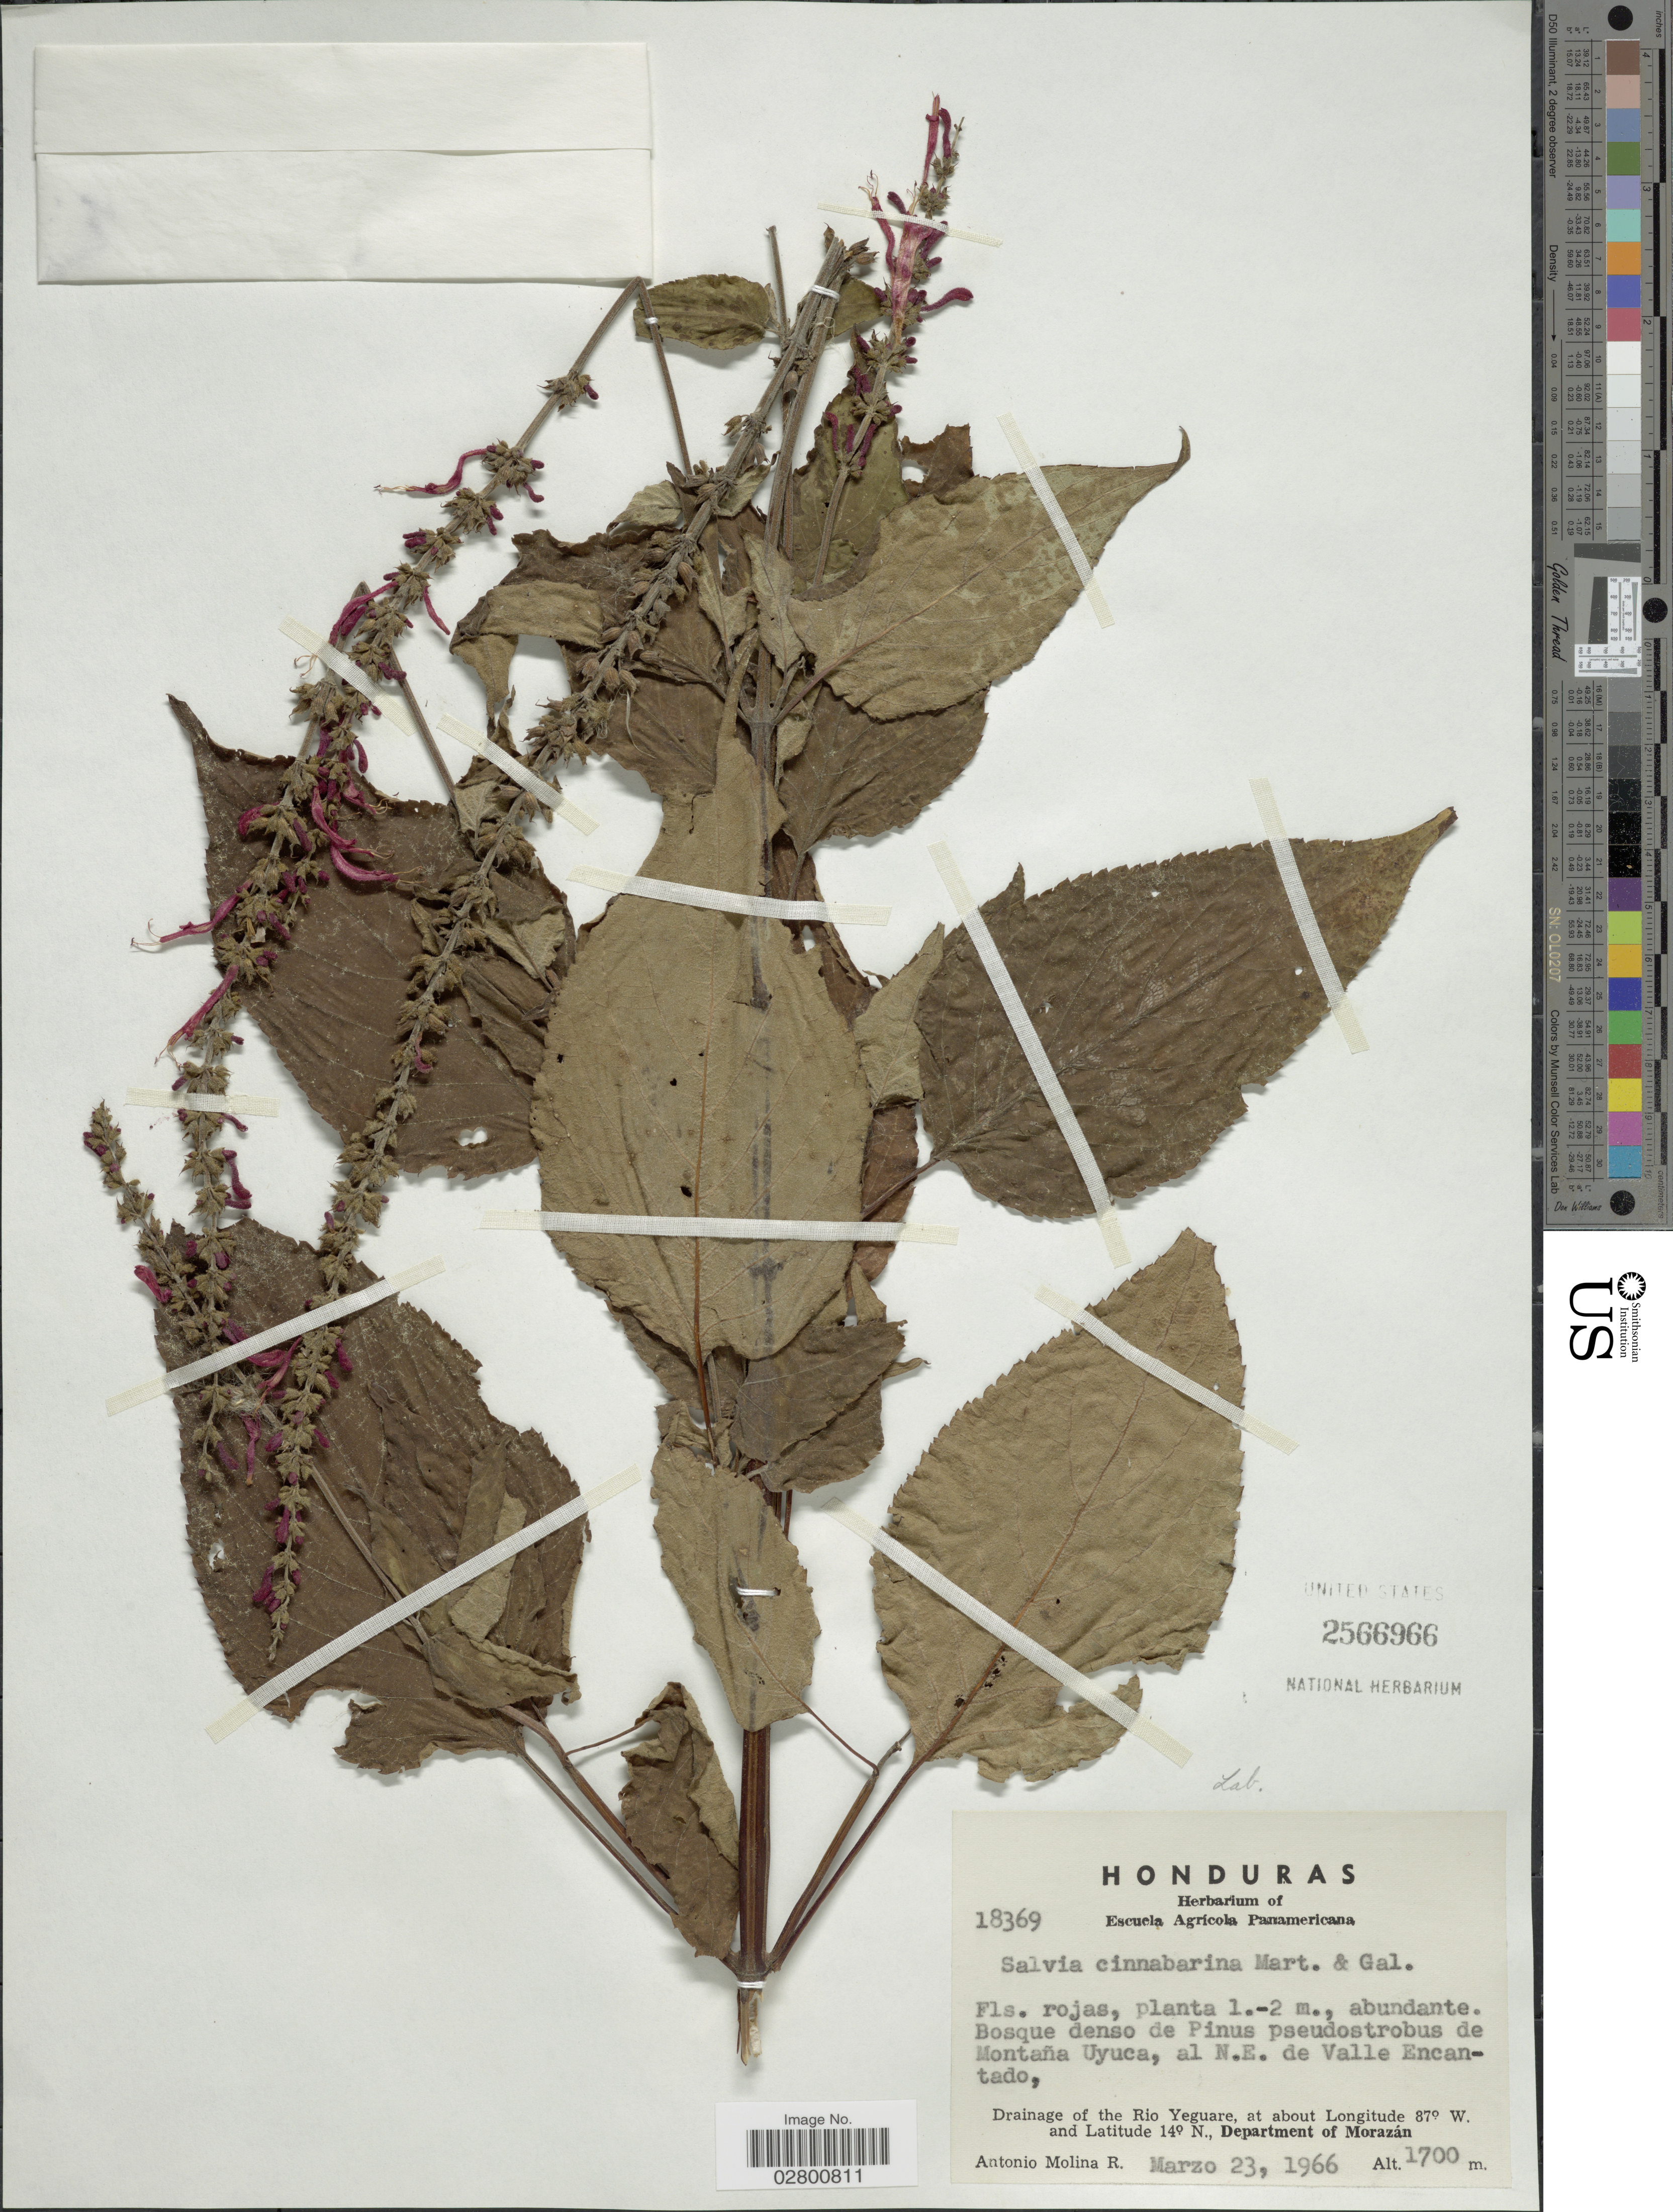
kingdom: Plantae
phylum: Tracheophyta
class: Magnoliopsida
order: Lamiales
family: Lamiaceae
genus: Salvia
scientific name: Salvia cinnabarina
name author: M. Martens & Galeotti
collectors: A. Molina R.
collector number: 18369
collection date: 1966-03-23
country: Honduras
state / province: Fco. Morazán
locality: Montaña Uyuca, al N.E. de Valle Encantado, Drainage of the Rio Yeguare, Department of Morazán.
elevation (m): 1700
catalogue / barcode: US 2566966